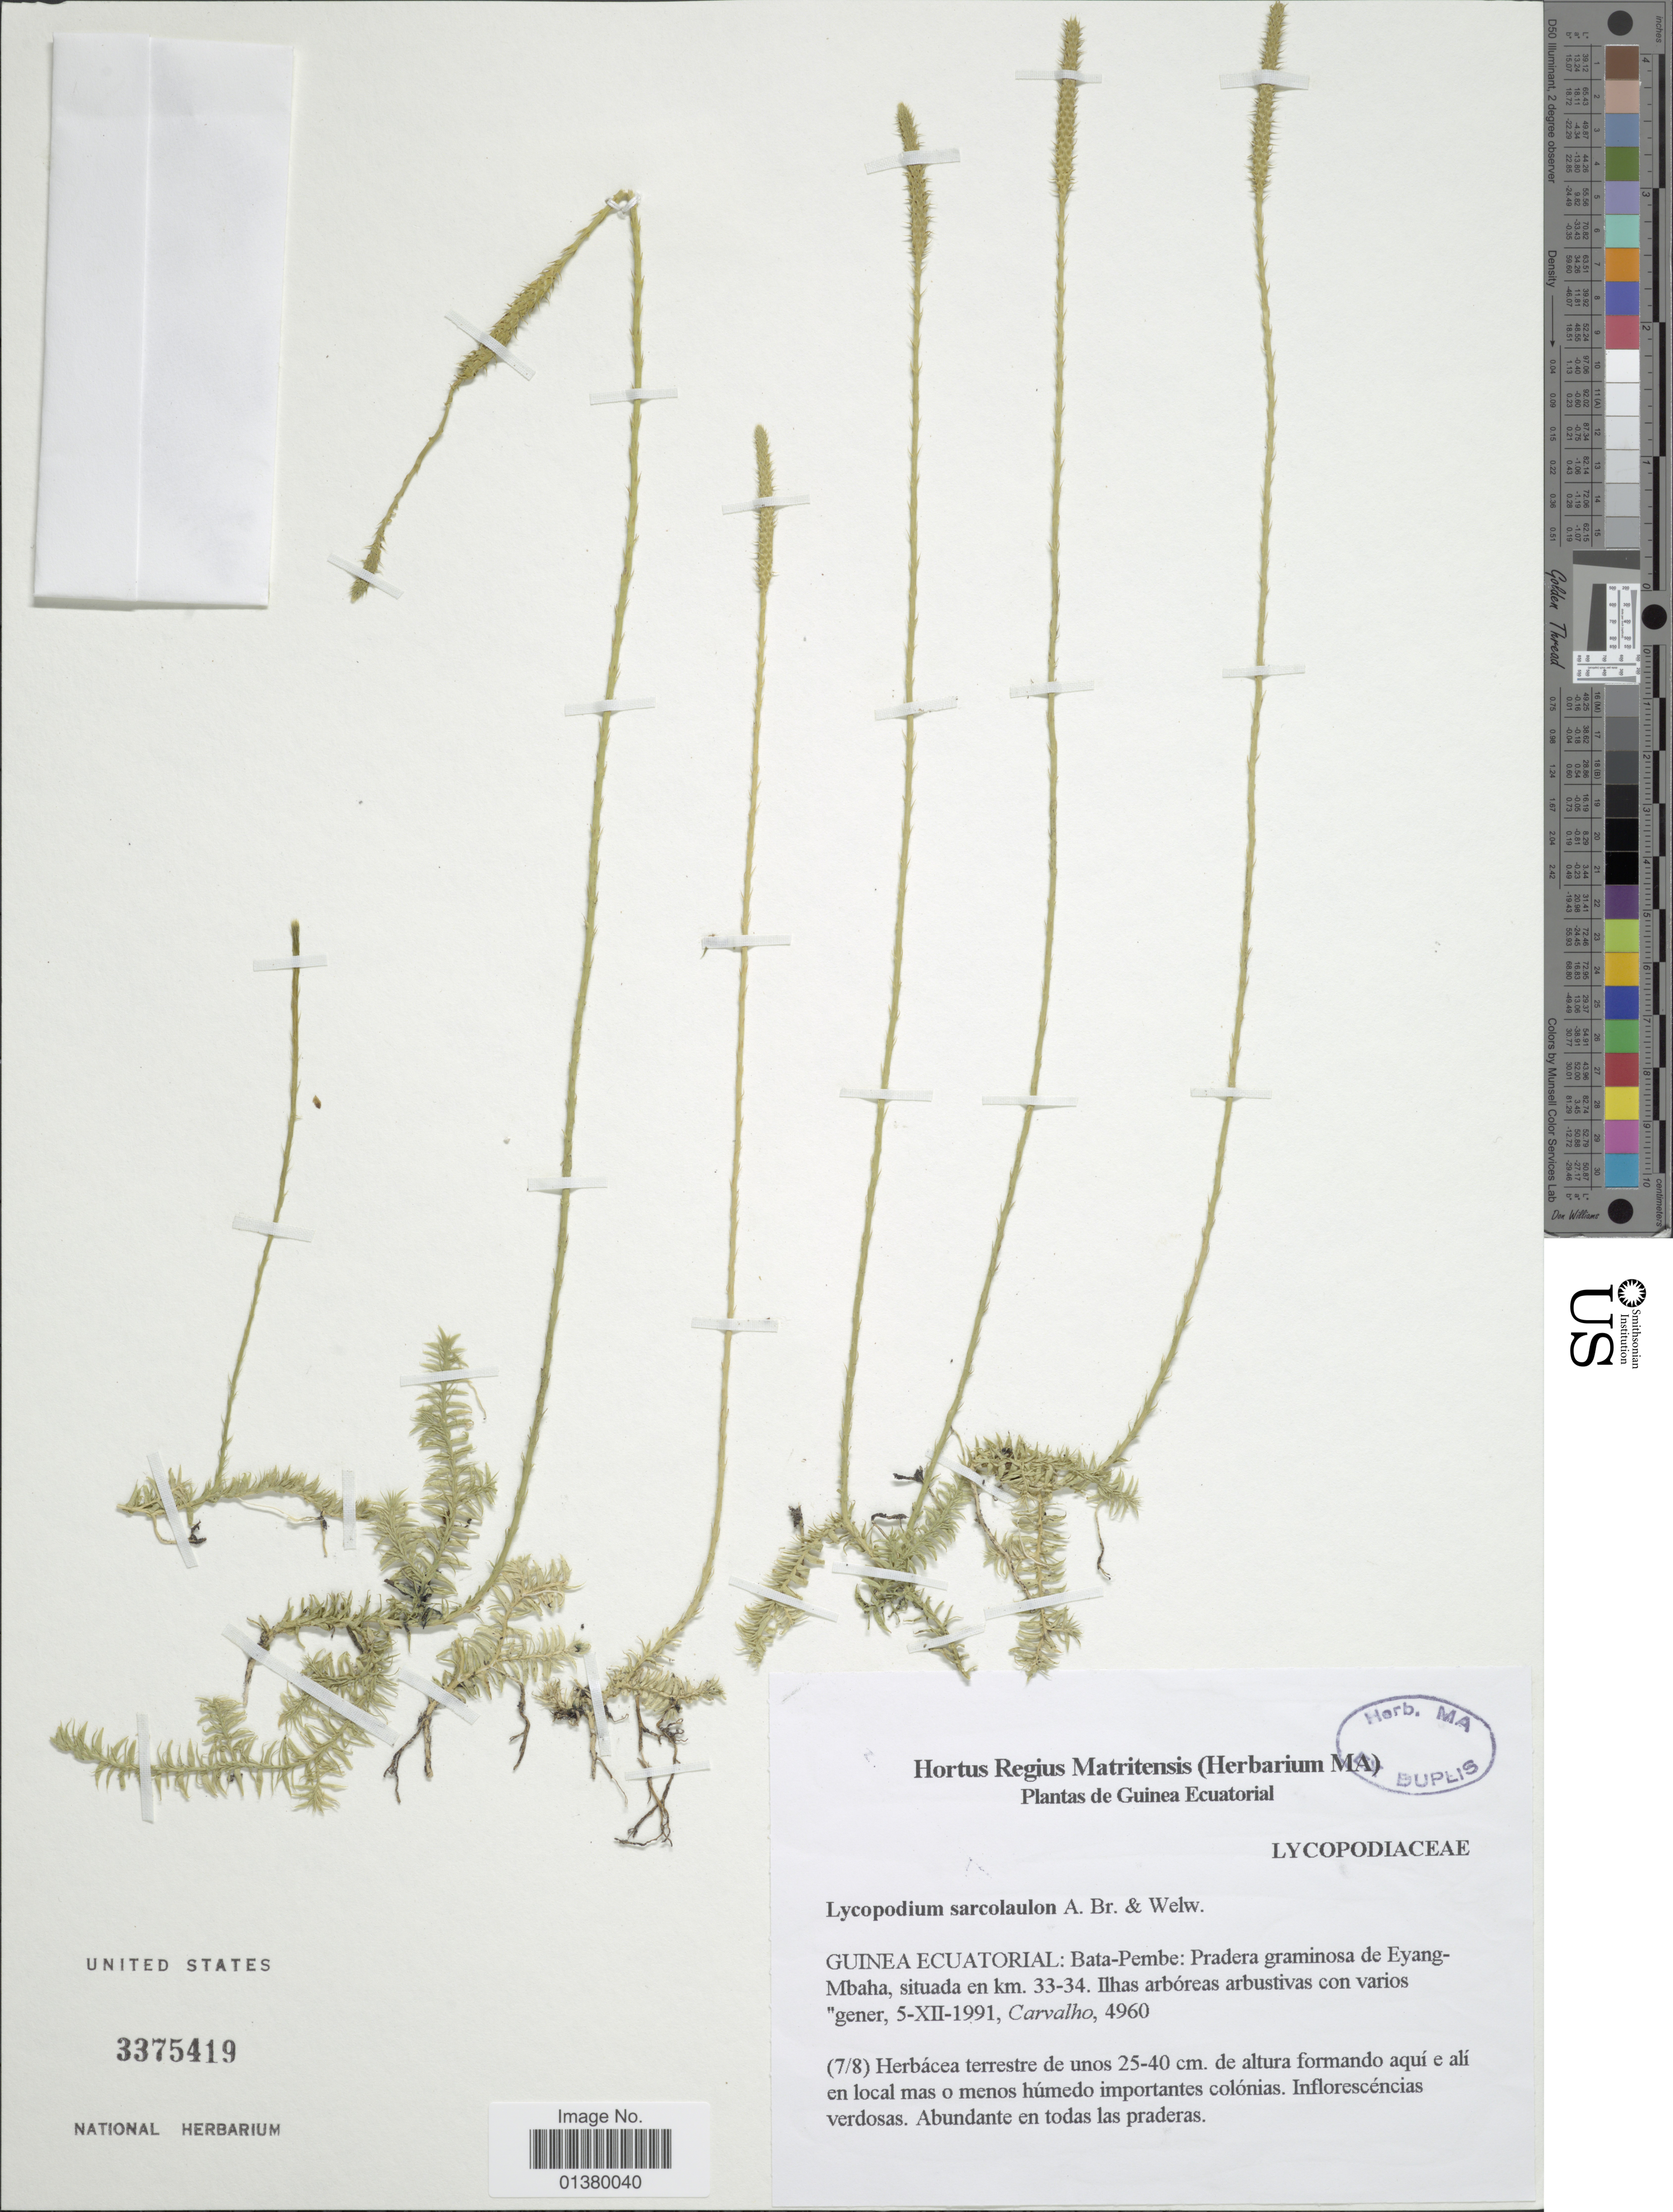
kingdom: Plantae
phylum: Tracheophyta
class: Lycopodiopsida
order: Lycopodiales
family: Lycopodiaceae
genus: Lycopodiella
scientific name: Lycopodiella sarcocaulon (Kuhn) comb. nov., ined 2015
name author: (Kuhn)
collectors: Carvalho, --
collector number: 4960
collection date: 1991-12-05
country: Equatorial Guinea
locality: Bata-Pembe: Pradera graminosa de Eyang-Mbaha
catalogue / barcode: US 3375419